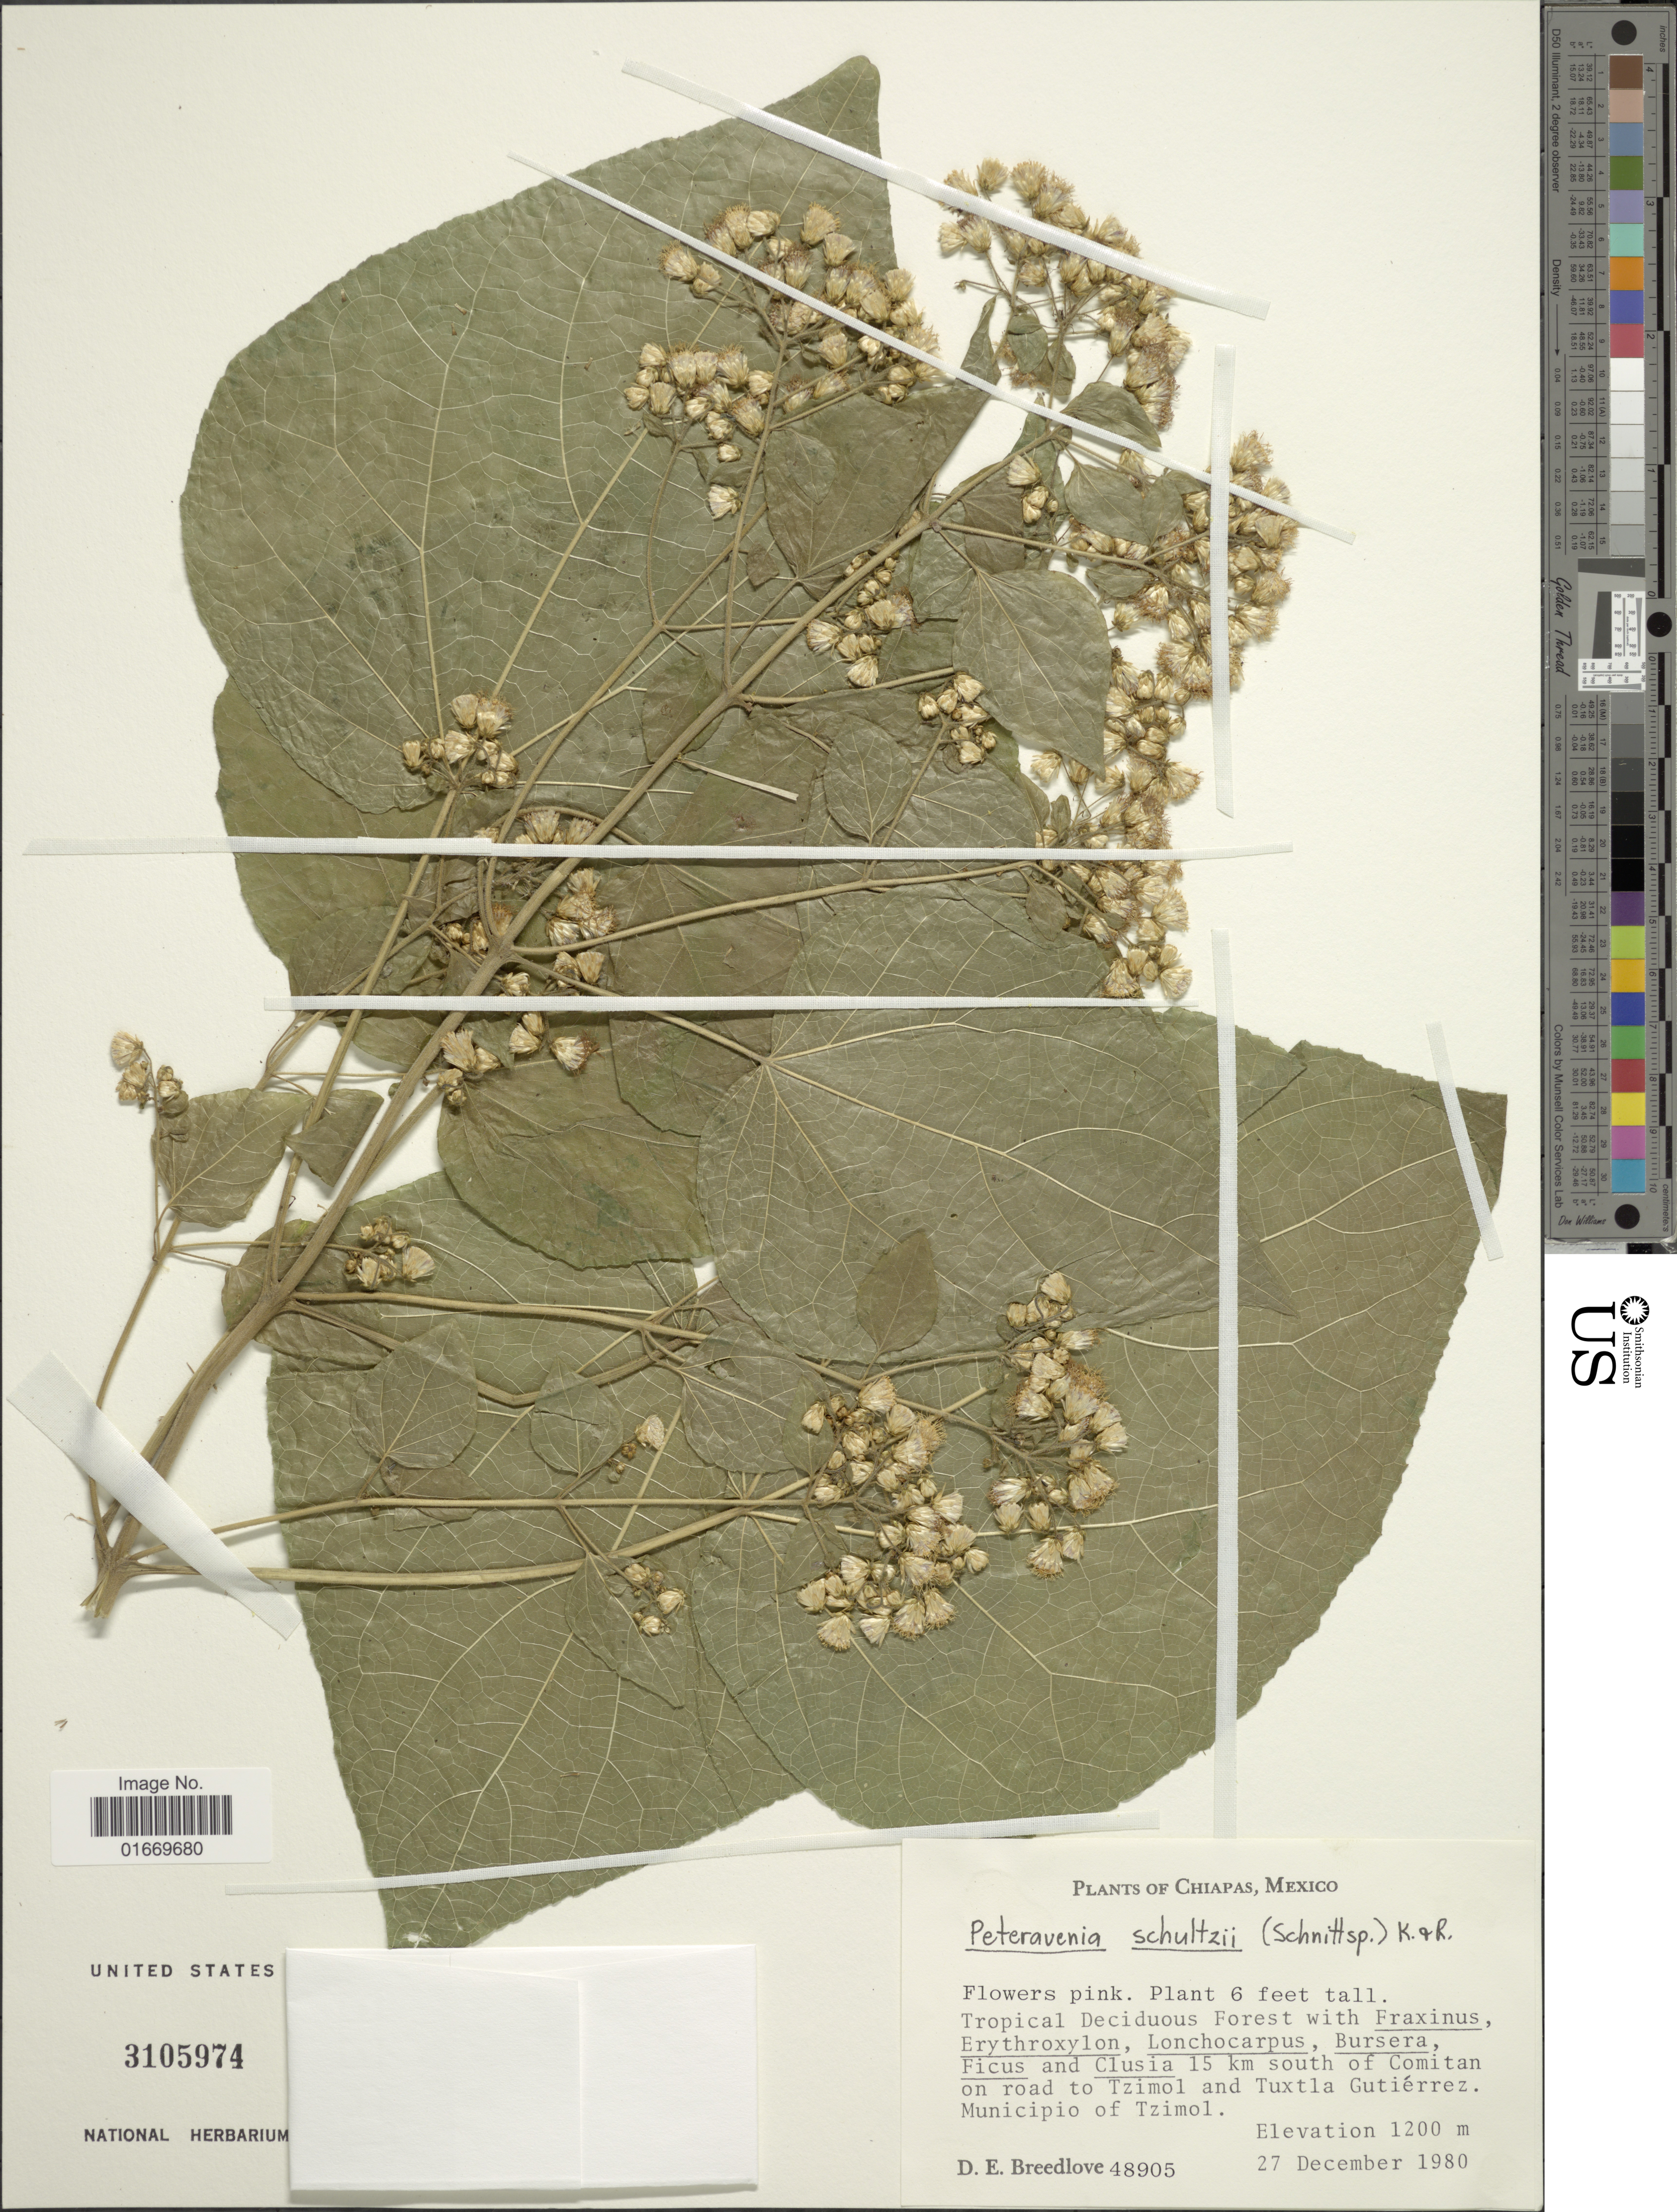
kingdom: Plantae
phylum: Tracheophyta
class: Magnoliopsida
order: Asterales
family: Asteraceae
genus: Peteravenia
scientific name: Peteravenia schultzii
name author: (Schnittsp.) R.M. King & H. Rob.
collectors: D. E. Breedlove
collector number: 48905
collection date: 1980-12-27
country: Mexico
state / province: Chiapas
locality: Chiapas, Mexico. 15 km south of Comitan. on road to Tzimol and Tuxtla Gutierrez. Municipio of Tzimol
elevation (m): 1200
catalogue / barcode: US 3105974